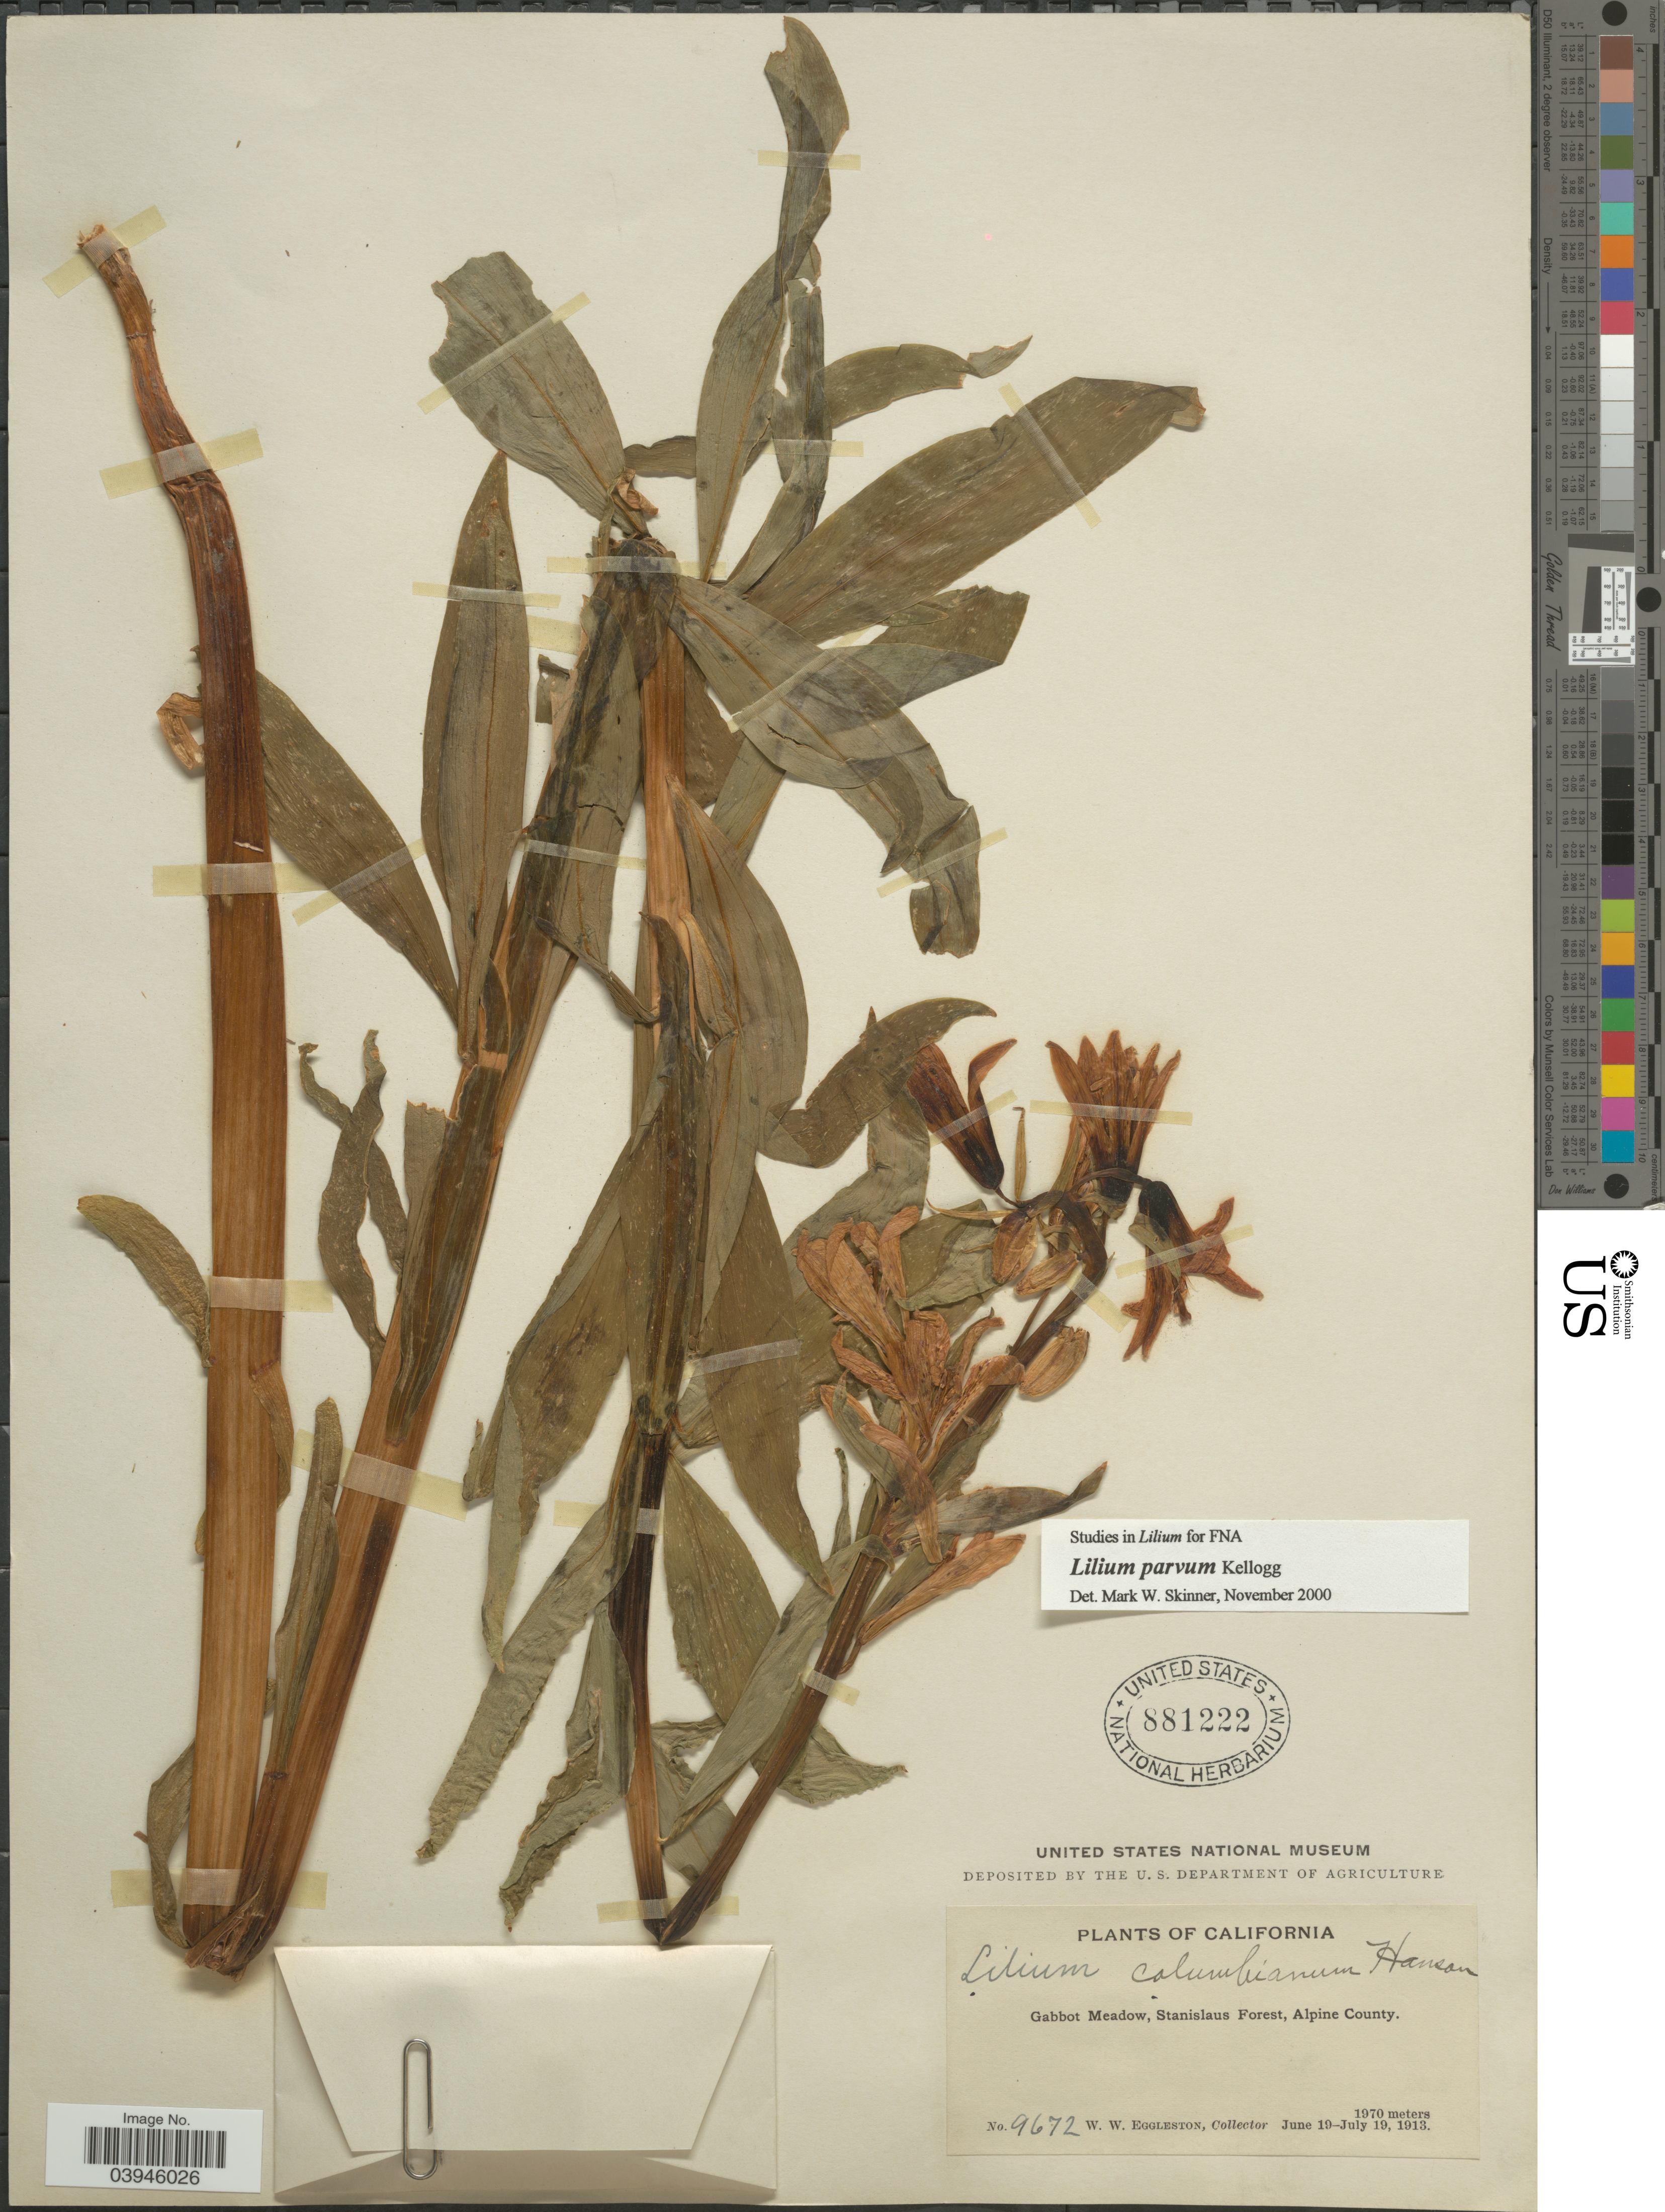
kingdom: Plantae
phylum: Tracheophyta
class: Liliopsida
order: Liliales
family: Liliaceae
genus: Lilium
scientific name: Lilium parvum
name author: Kellogg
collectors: W. W. Eggleston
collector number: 9672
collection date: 1913-06-19/1913-07-19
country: United States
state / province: California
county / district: Alpine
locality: Gabbot Meadow, Stanislaus Forest, Alpine County.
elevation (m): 1970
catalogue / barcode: US 881222